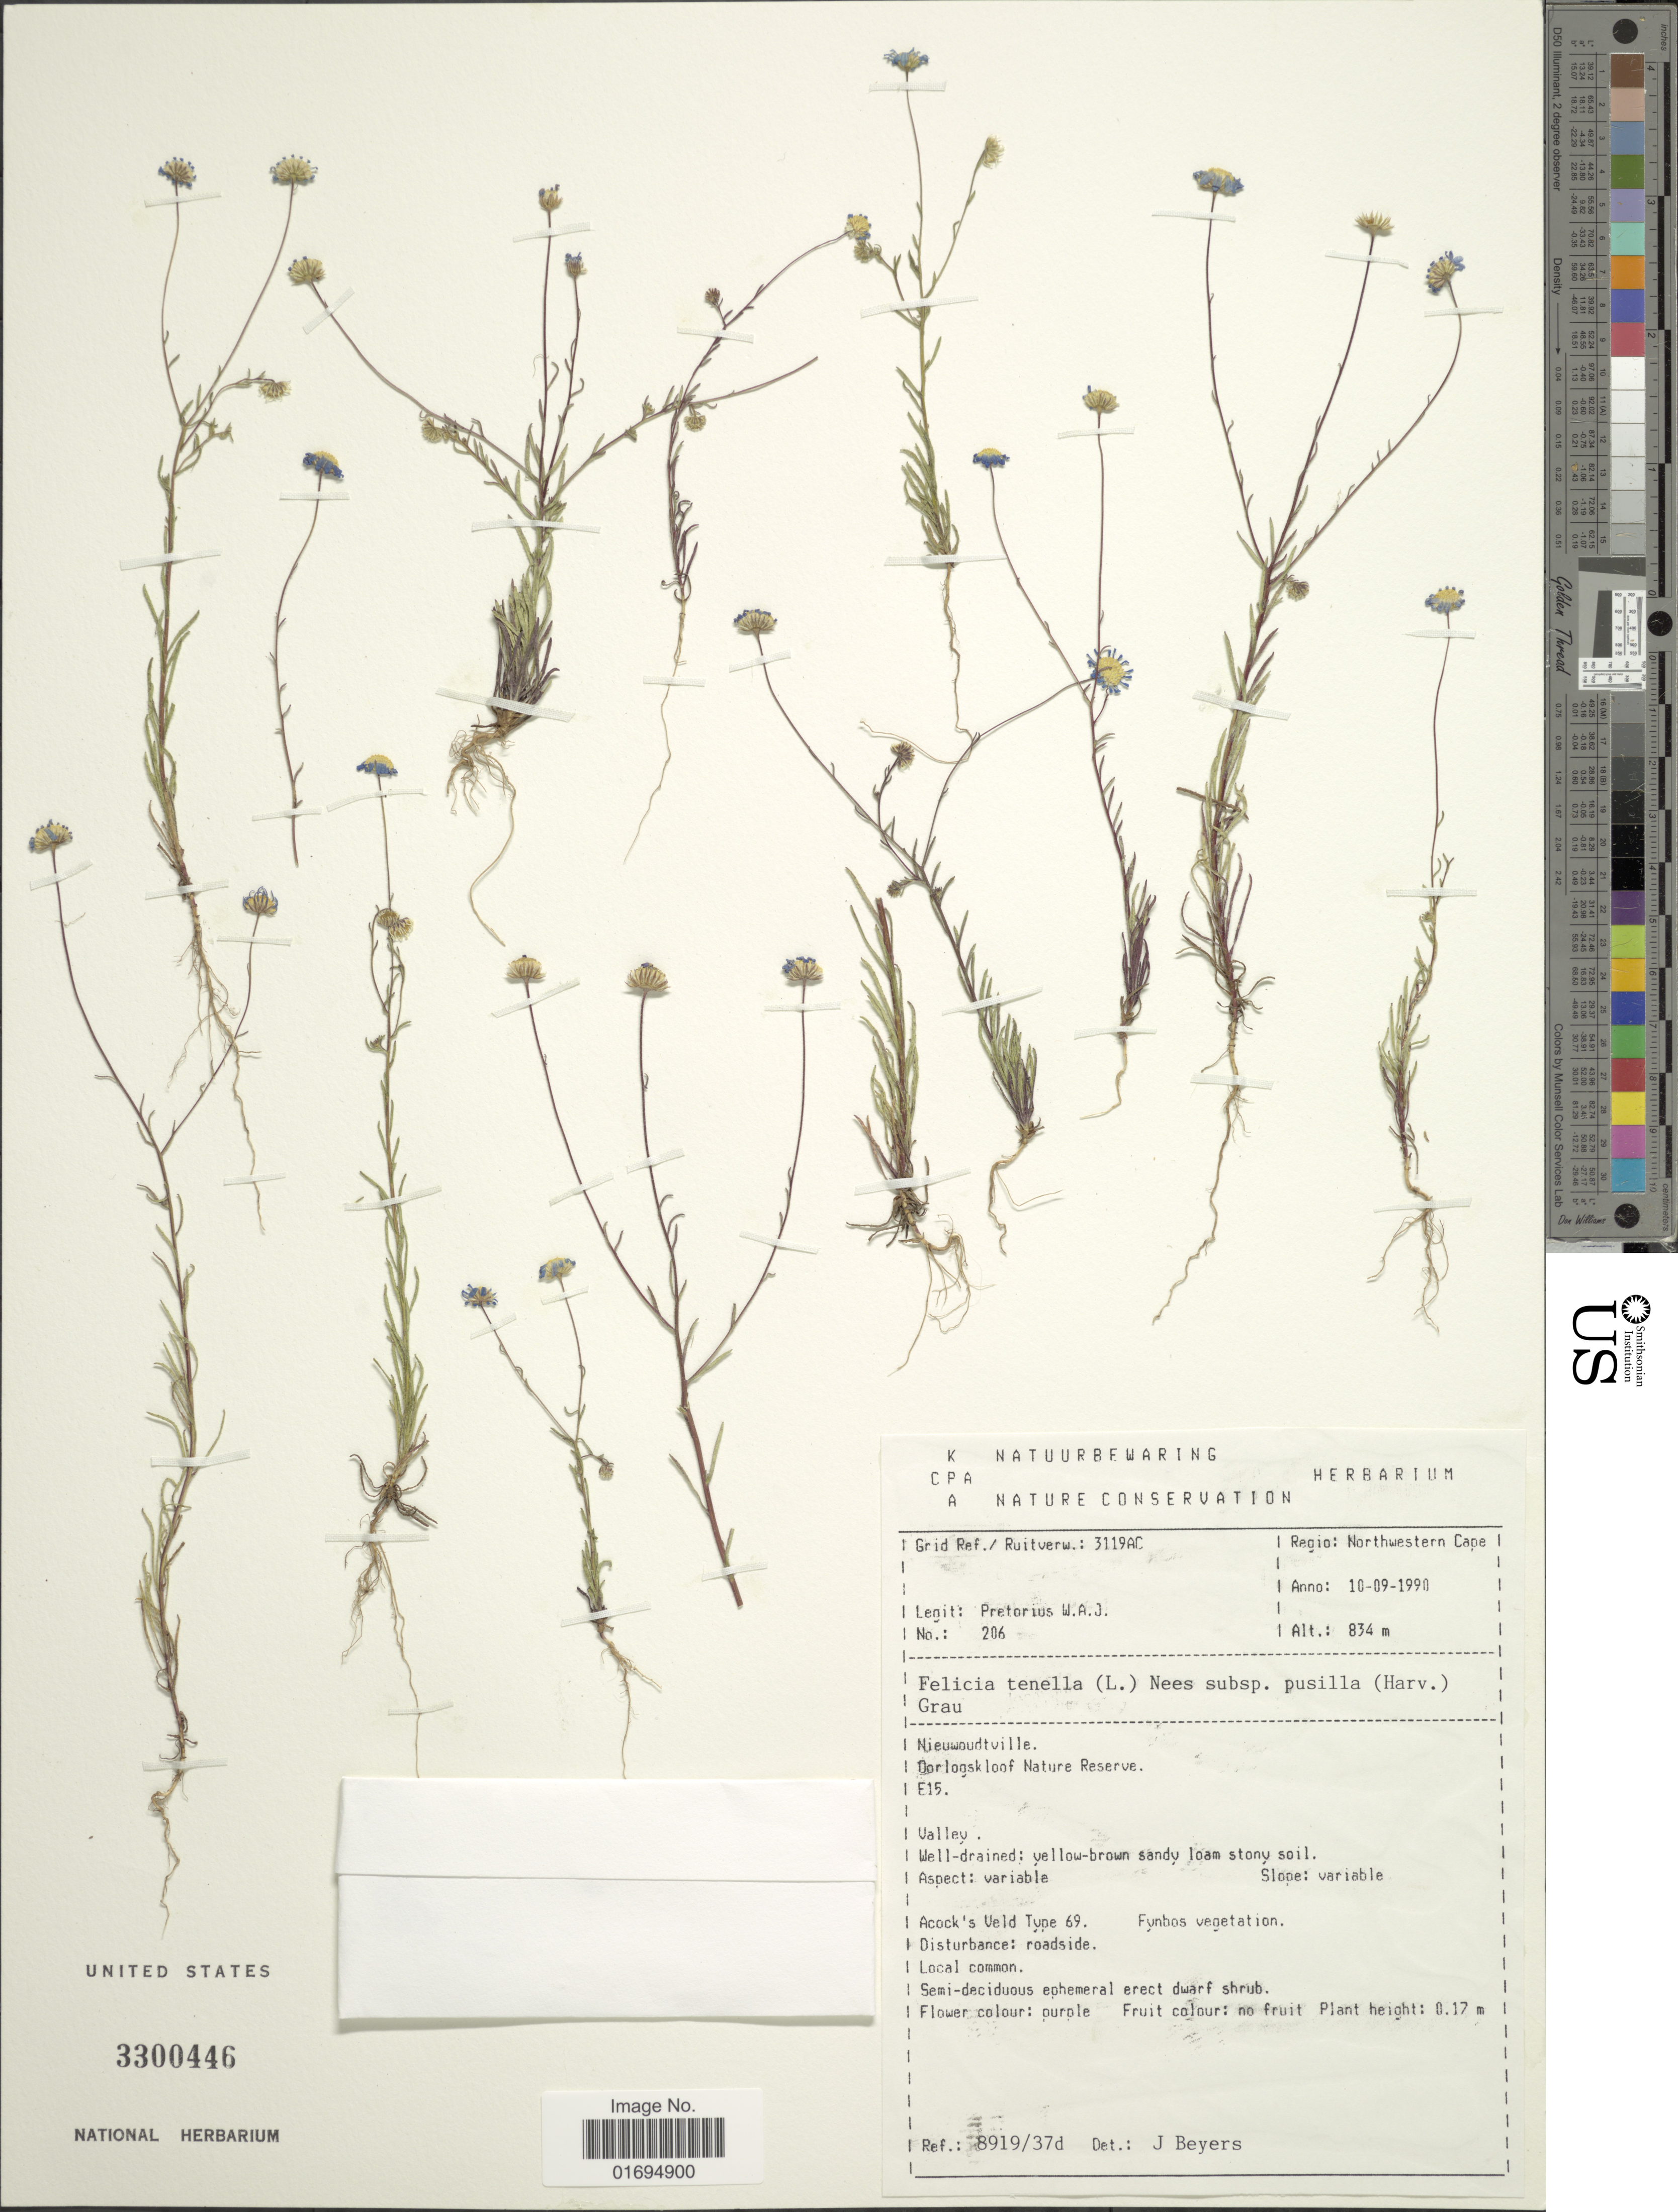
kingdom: Plantae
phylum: Tracheophyta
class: Magnoliopsida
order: Asterales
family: Asteraceae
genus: Felicia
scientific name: Felicia tenella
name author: (L.) Nees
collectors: W. Pretorius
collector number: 206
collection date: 1990-09-10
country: South Africa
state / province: Northern Cape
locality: Northwestern Cape. Nieuwoudville.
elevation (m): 834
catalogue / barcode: US 3300446